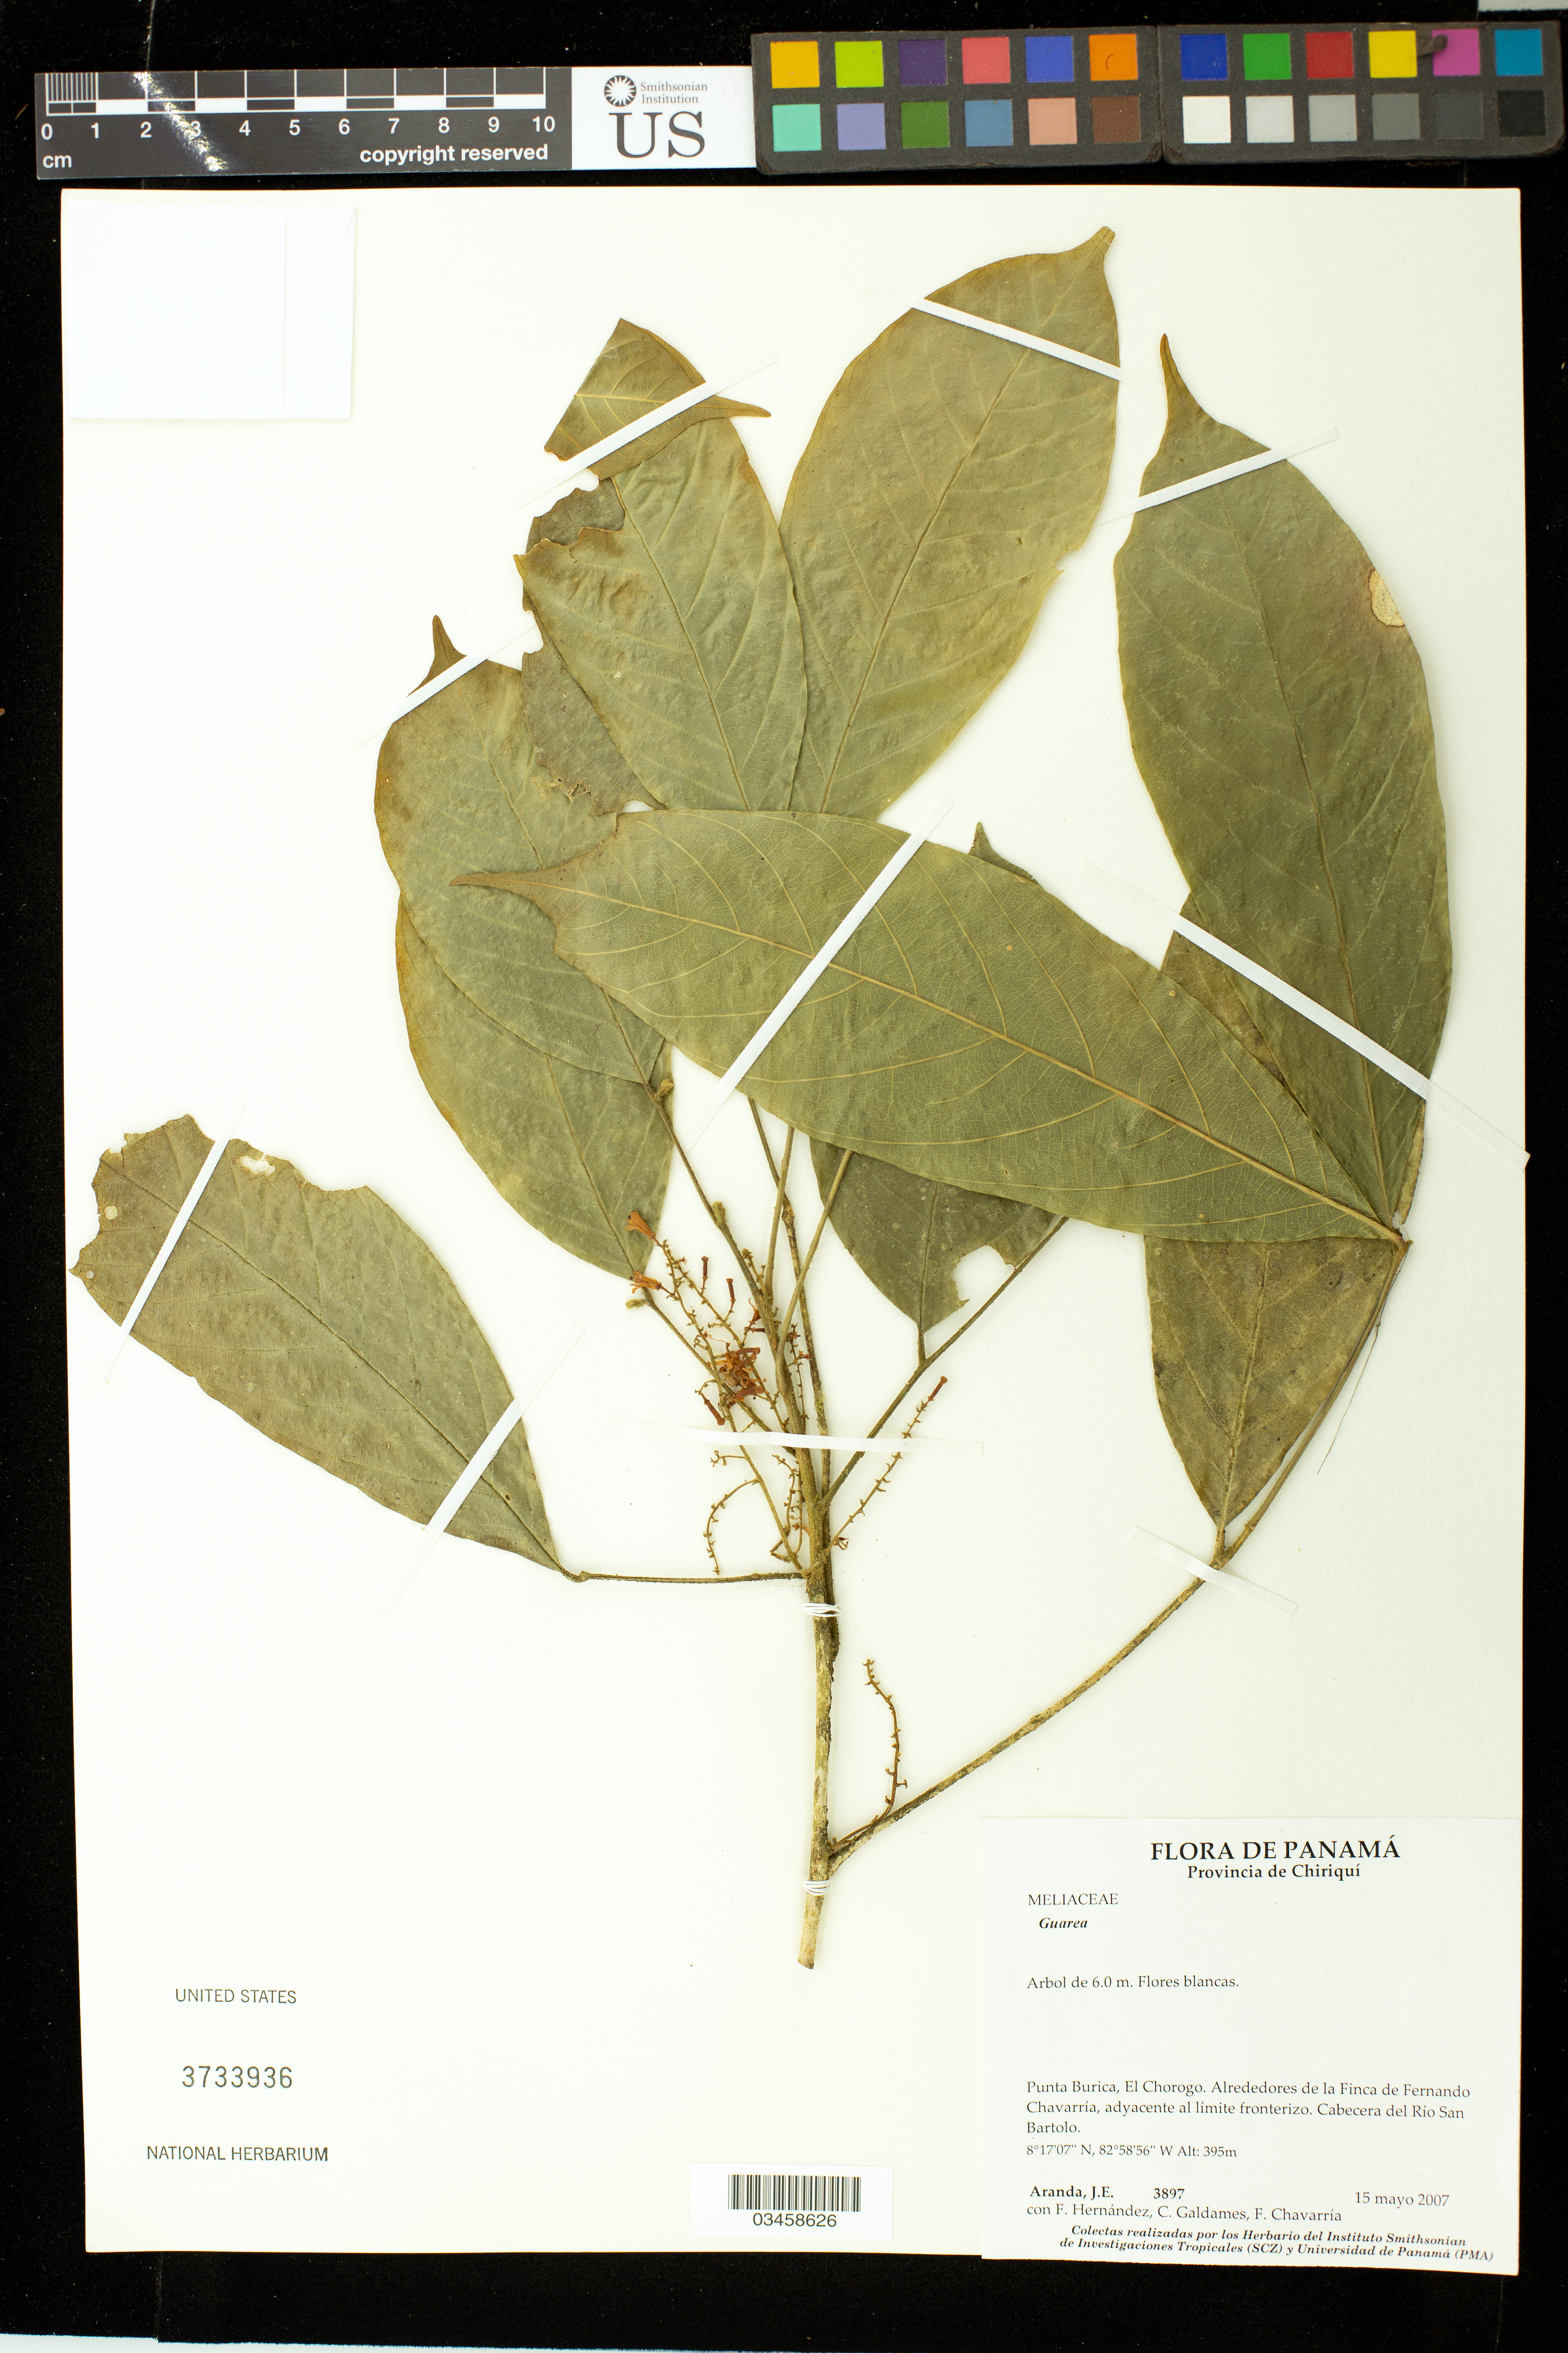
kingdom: Plantae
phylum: Tracheophyta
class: Magnoliopsida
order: Sapindales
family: Meliaceae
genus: Guarea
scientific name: Guarea sp.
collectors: J. Aranda, F. Hernandez, C. Galdames & F. Chavarria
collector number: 3897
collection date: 2007-05-15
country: Panama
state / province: Chiriqui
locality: Punta Burica, El Chorogo. Alrededores de la Finca de Fernando Chavarría, adyacente al límite fronterizo. Cabecera del Río San Bartolo.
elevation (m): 395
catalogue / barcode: US 3733936